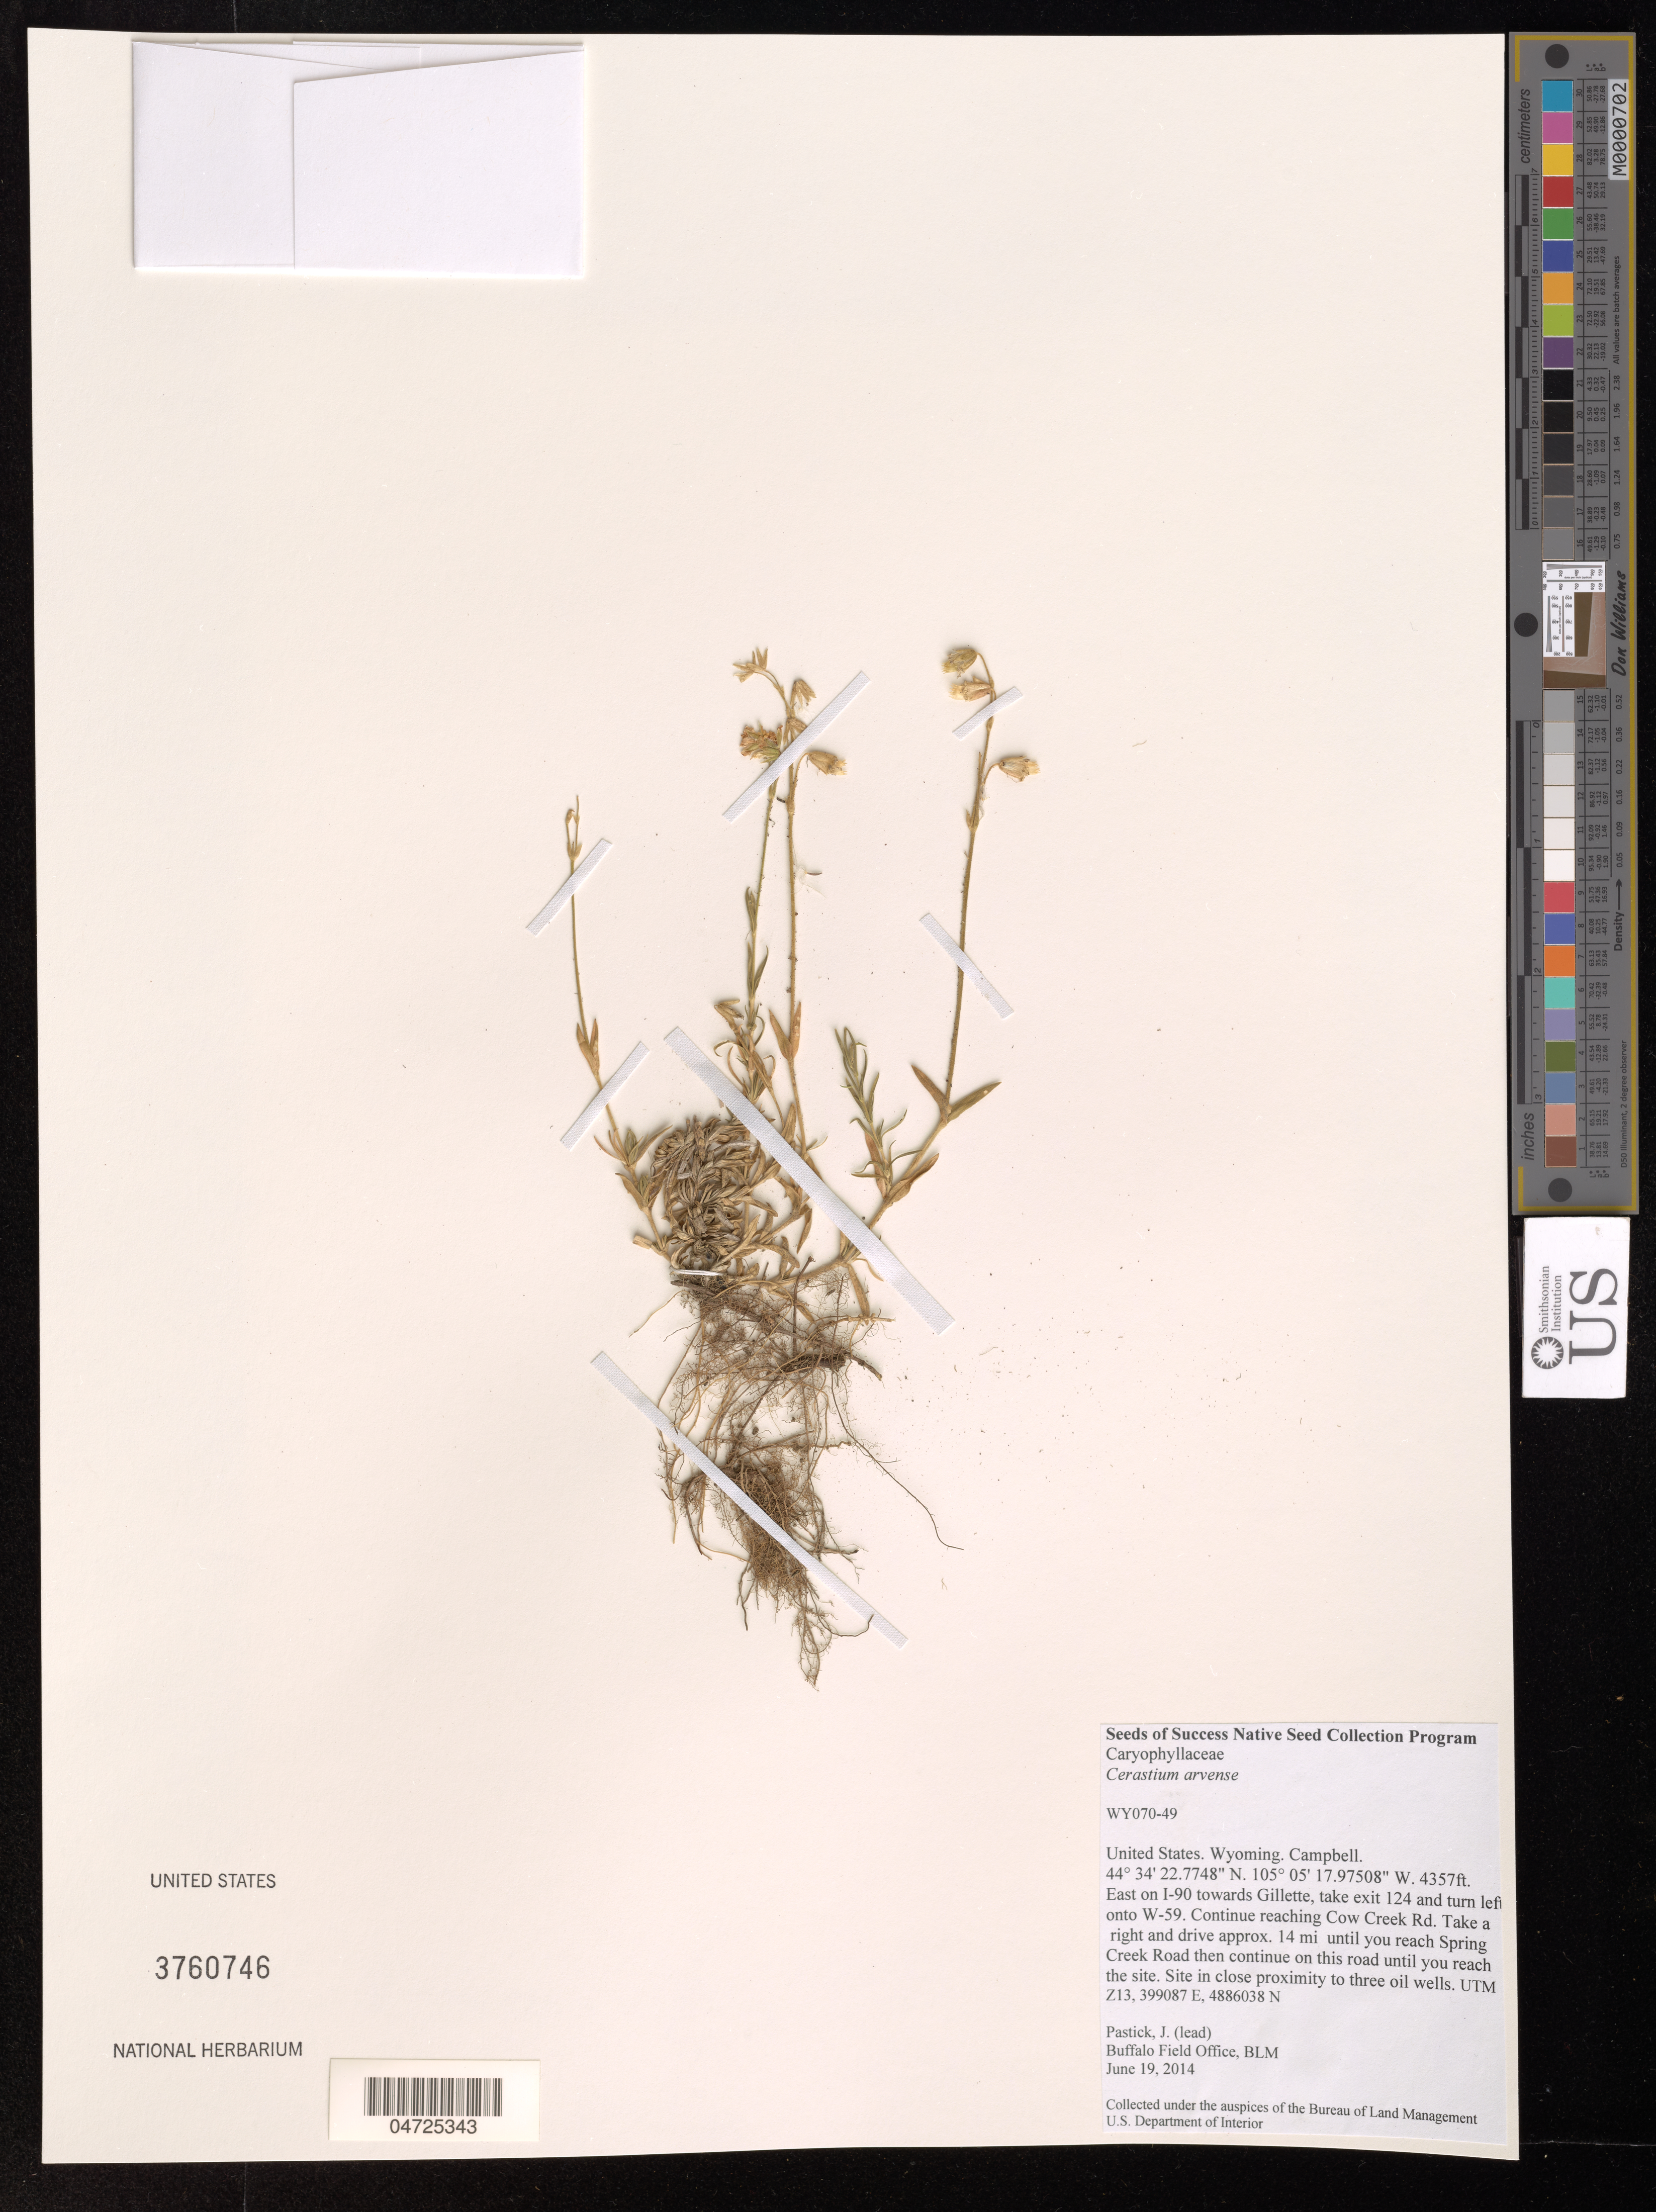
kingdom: Plantae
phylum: Tracheophyta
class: Magnoliopsida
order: Caryophyllales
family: Caryophyllaceae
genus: Cerastium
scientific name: Cerastium arvense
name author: L.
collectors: J. Pastick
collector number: WY070-49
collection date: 2014-06-19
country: United States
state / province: Wyoming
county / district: Campbell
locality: Campbell. East on I-90 towards Gillette, take exit 124 and turn left onto W-59. Continue reaching Cow Creek Rd. Take a right and drive approx. 14 mi until you reach Spring Creek Road then continue on this road until you reach the site. Site in close proximity to three oil wells. UTM Z13, 399087E, 4886038 N.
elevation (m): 1328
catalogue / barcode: US 3760746